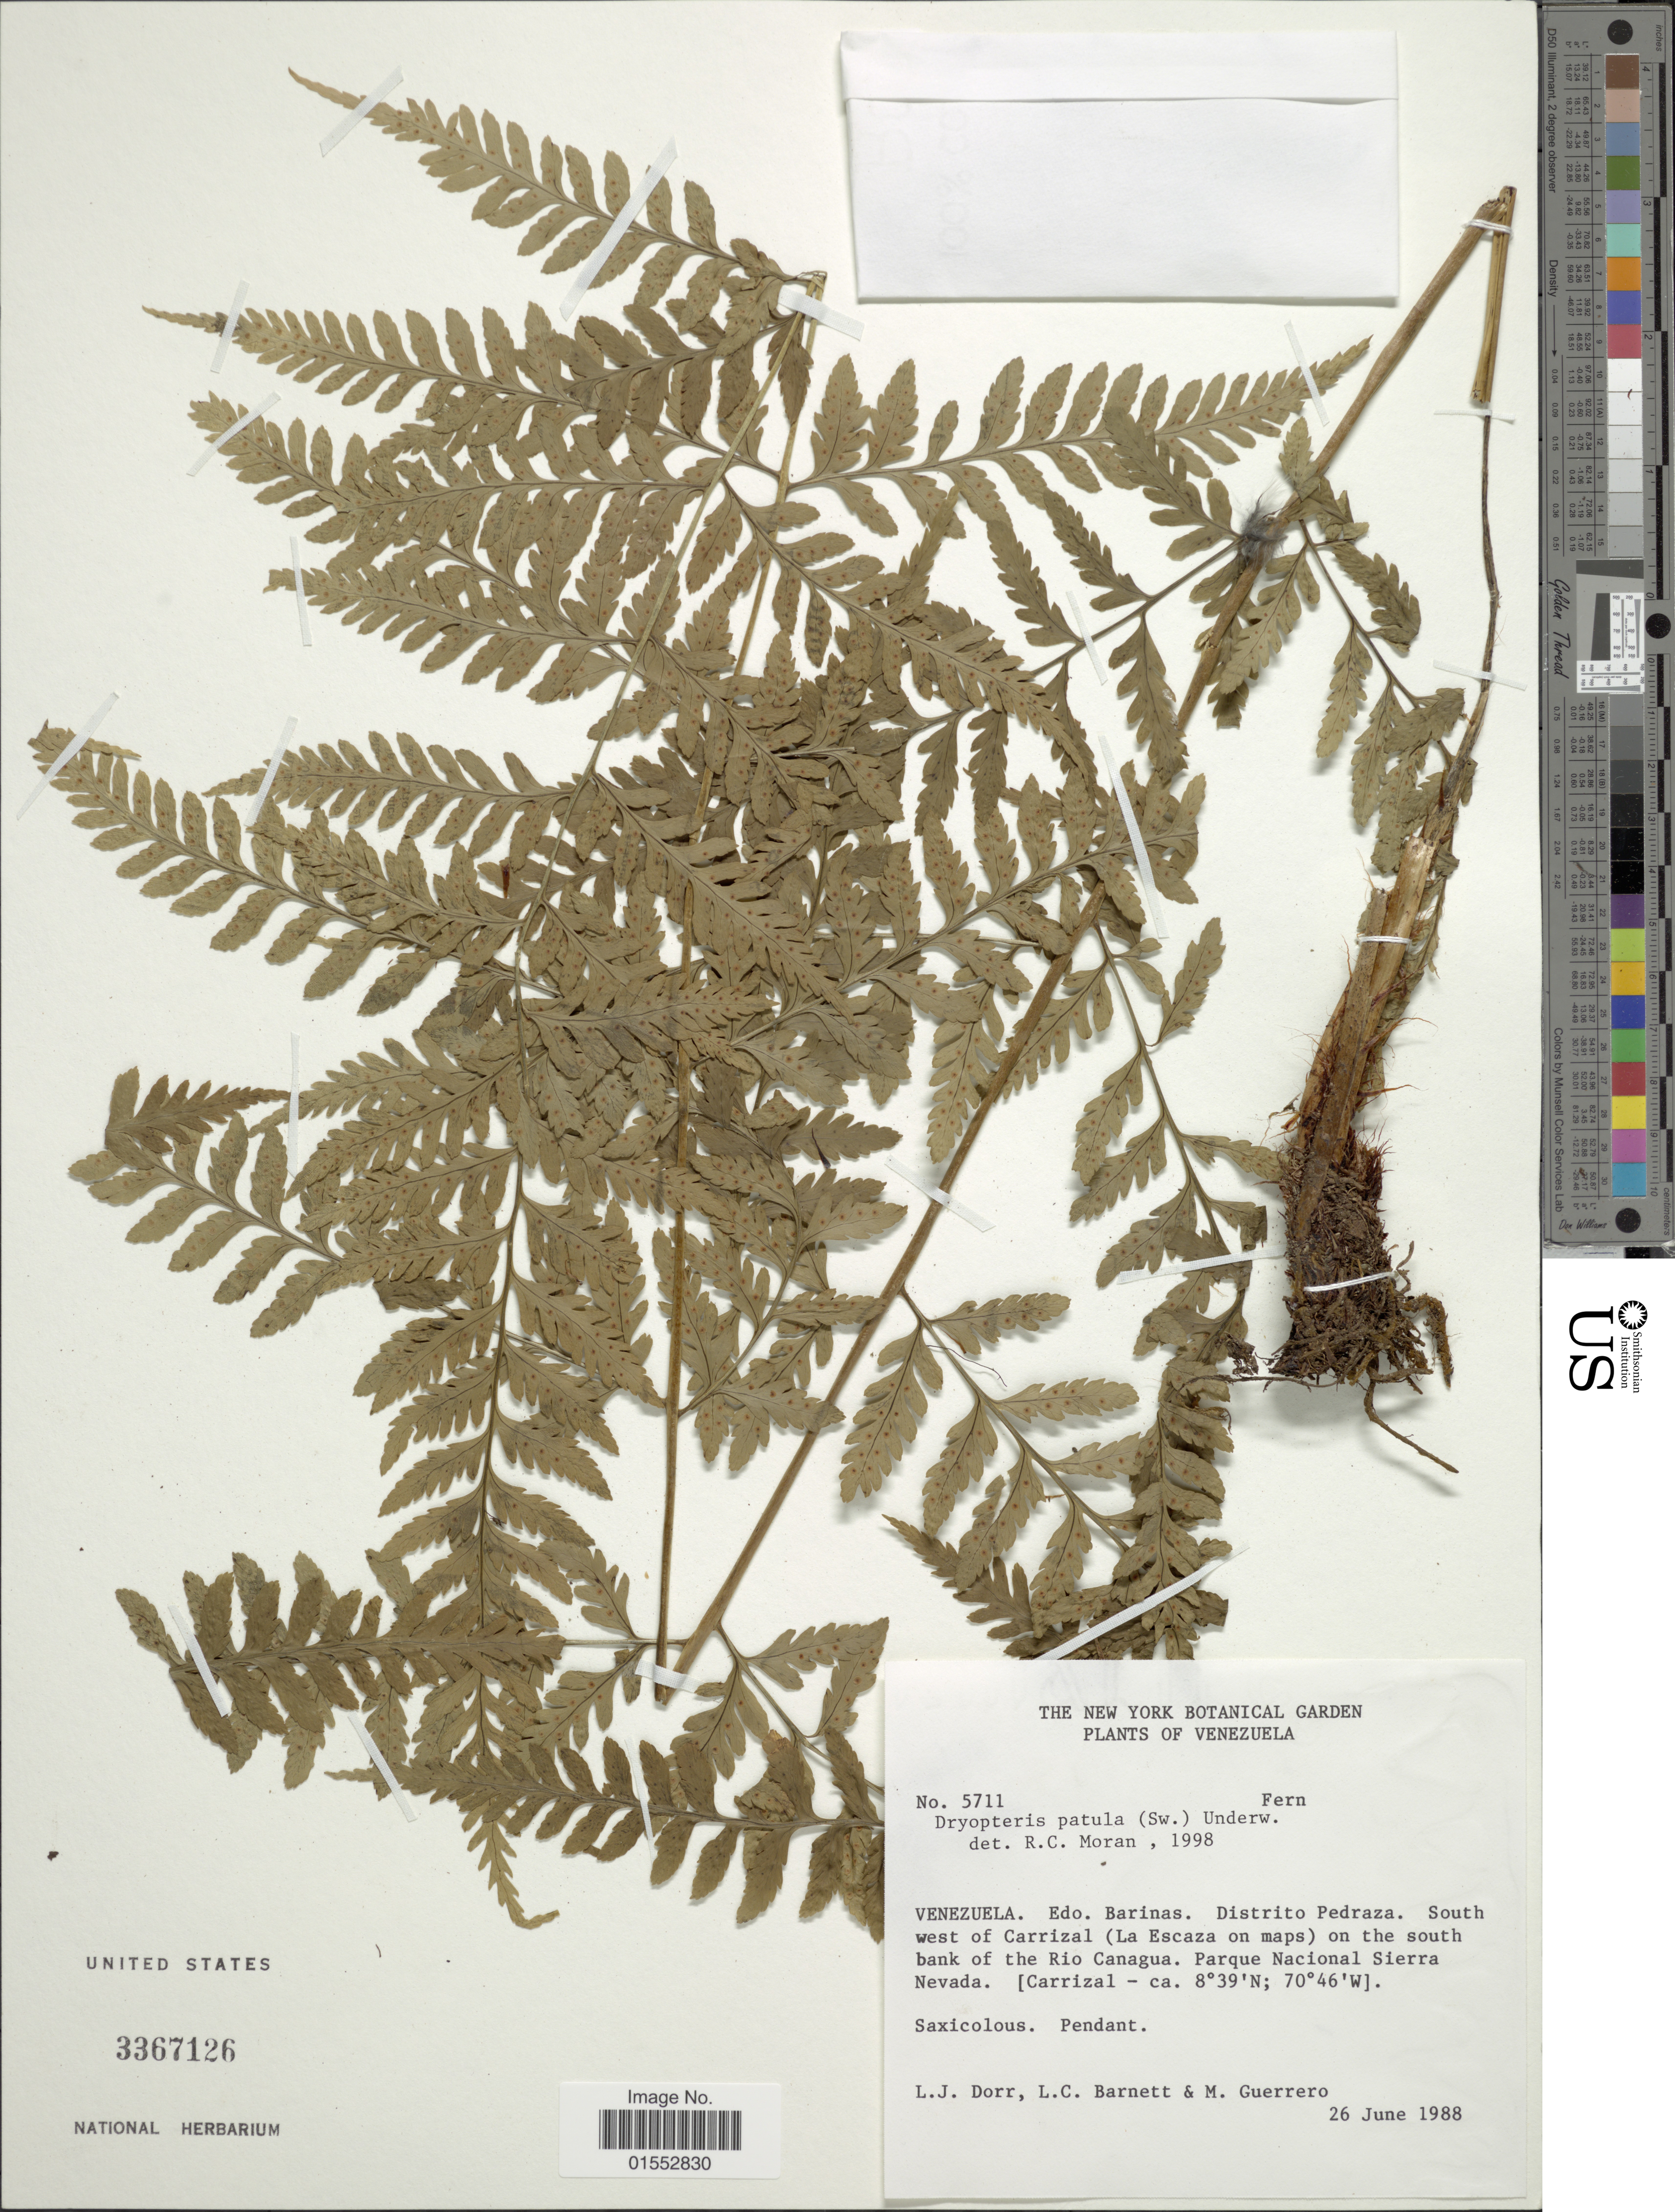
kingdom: Plantae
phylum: Tracheophyta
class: Polypodiopsida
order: Polypodiales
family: Dryopteridaceae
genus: Dryopteris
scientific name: Dryopteris patula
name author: (Sw.) Underw.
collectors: L. J. Dorr, L. C. Barnett & M. Guerrero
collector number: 5711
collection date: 1988-06-26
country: Venezuela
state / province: Barinas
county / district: Pedraza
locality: SW of Garrizal (La Escaza on maps) on the south bank of the Rio Canagua, Parque National Sierra Nevada.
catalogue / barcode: US 3367126